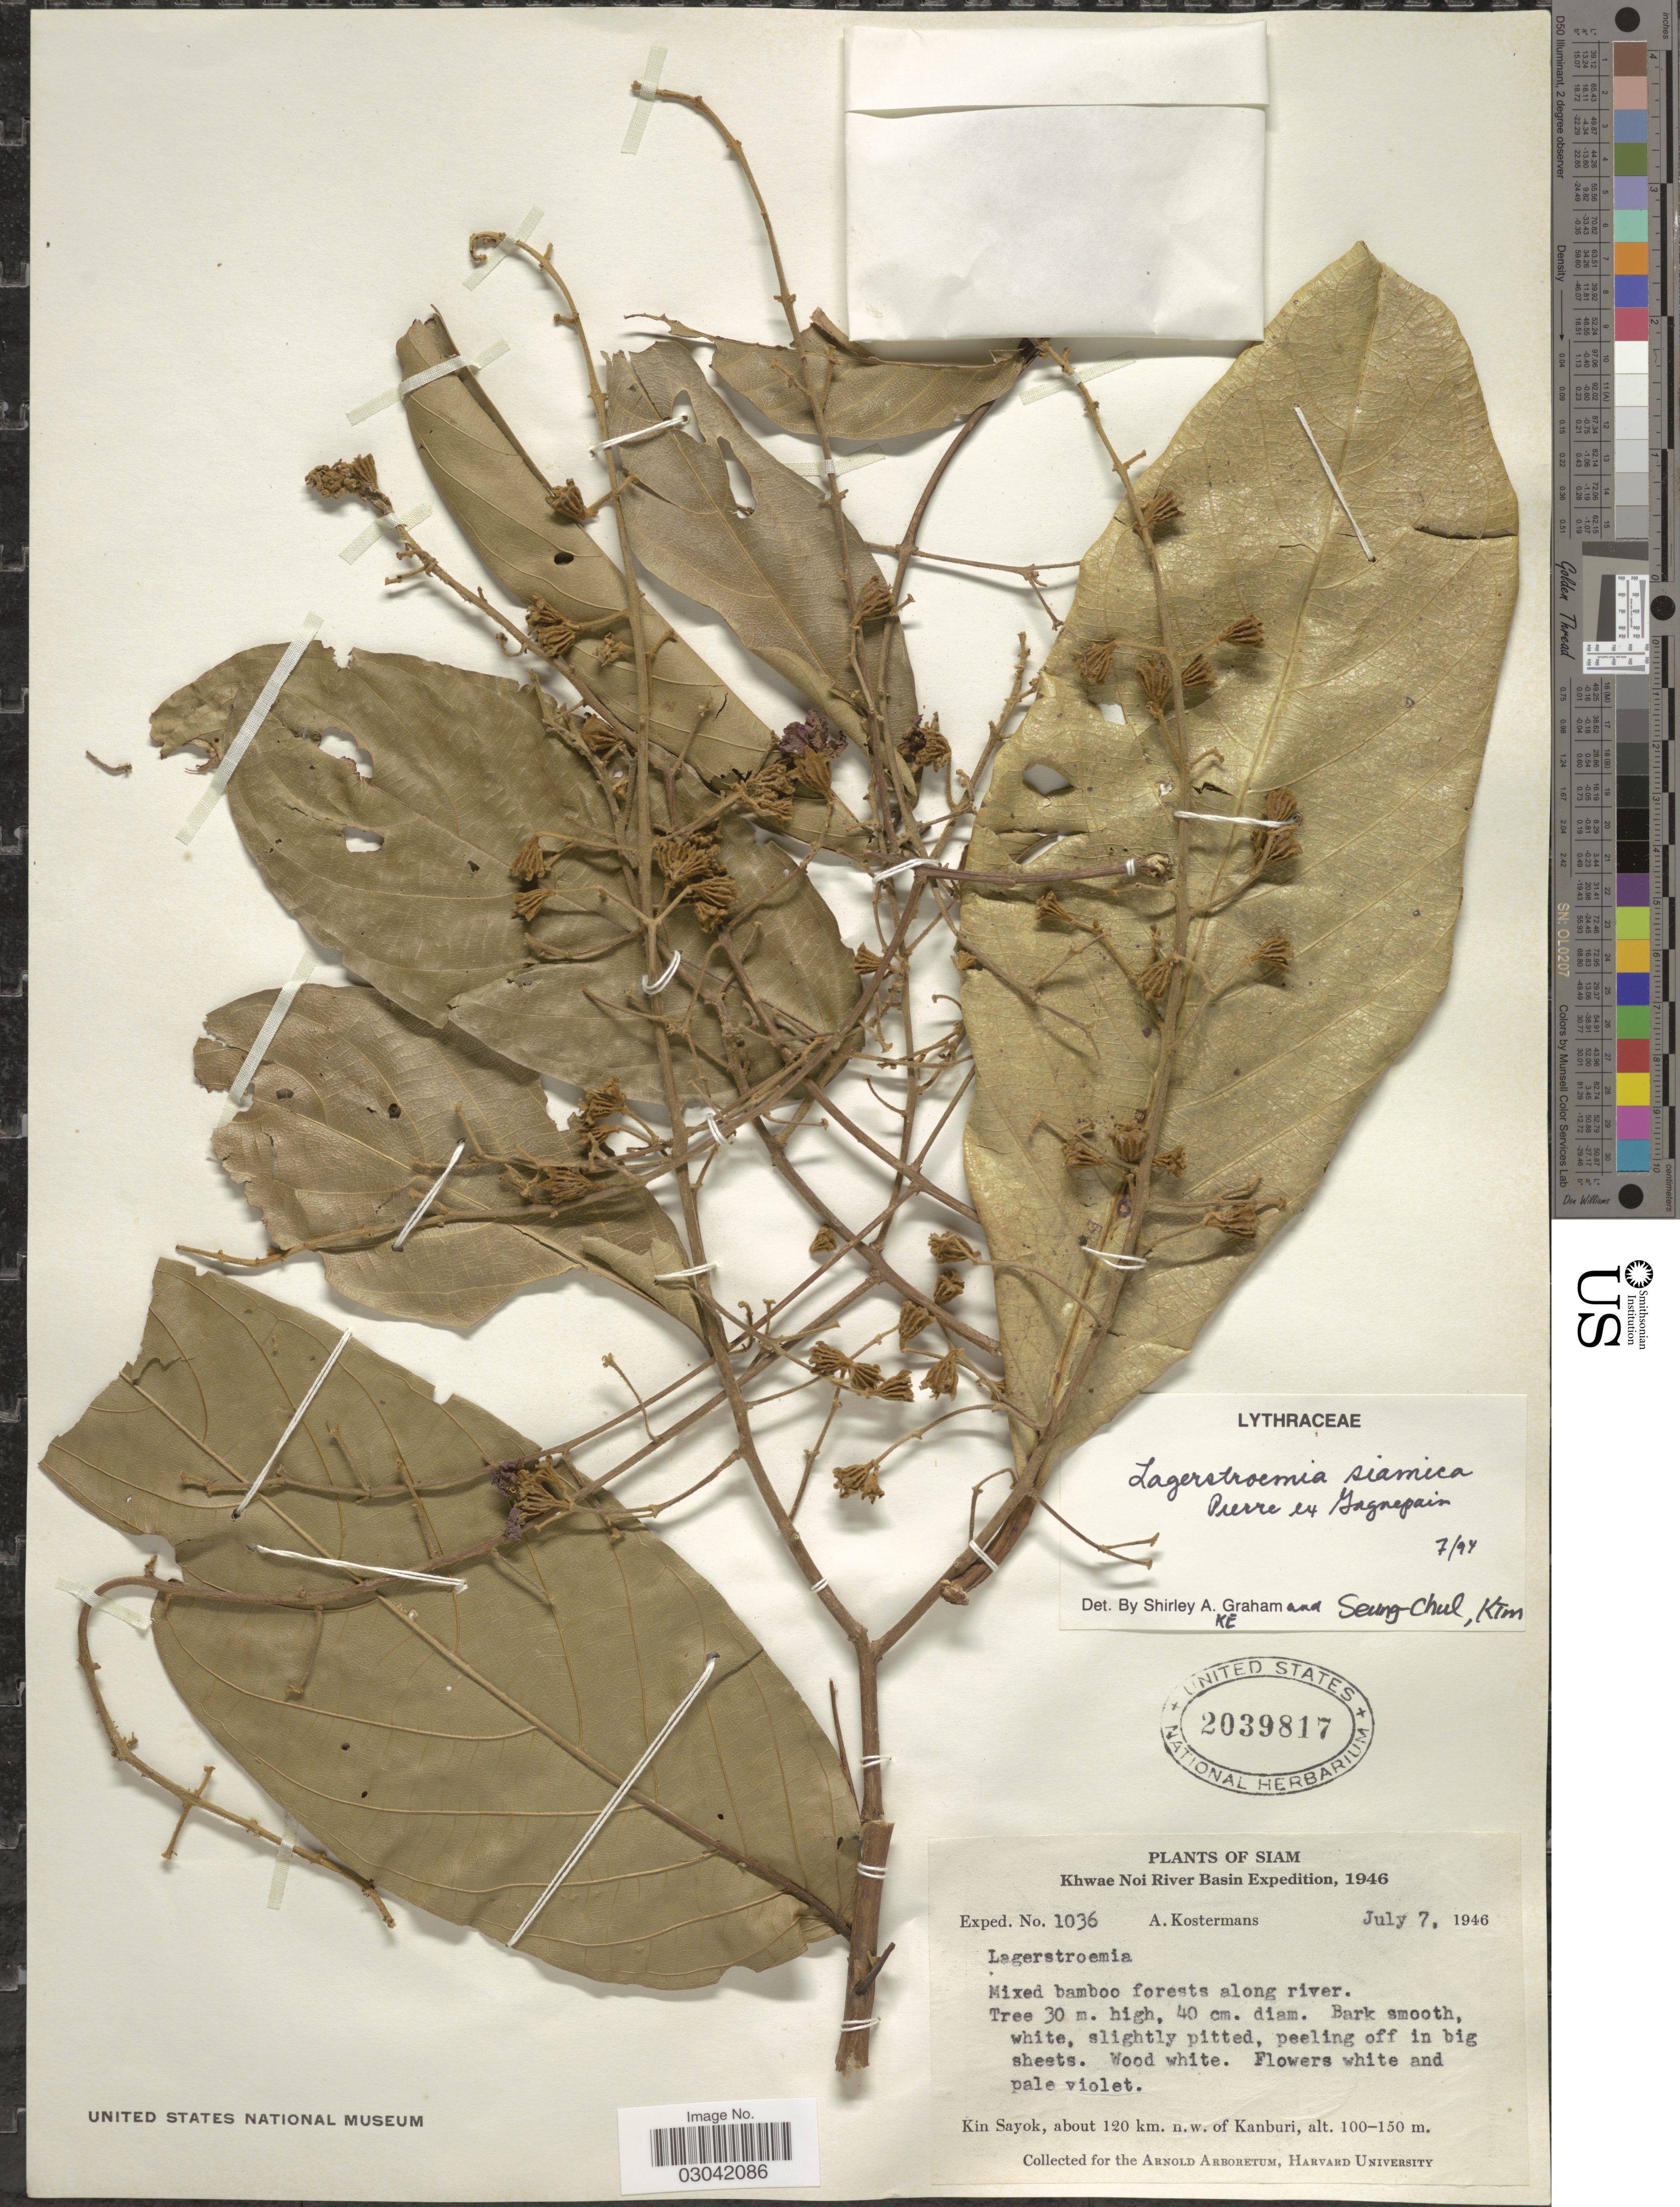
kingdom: Plantae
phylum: Tracheophyta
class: Magnoliopsida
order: Myrtales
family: Lythraceae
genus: Lagerstroemia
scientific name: Lagerstroemia siamica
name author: Gagnep.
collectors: A. J. G. Kostermans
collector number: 1036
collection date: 1946-07-07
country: Thailand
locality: Siam. Kin Sayok, about 120 km. n.w. of Kanburi.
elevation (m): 100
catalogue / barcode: US 2039817